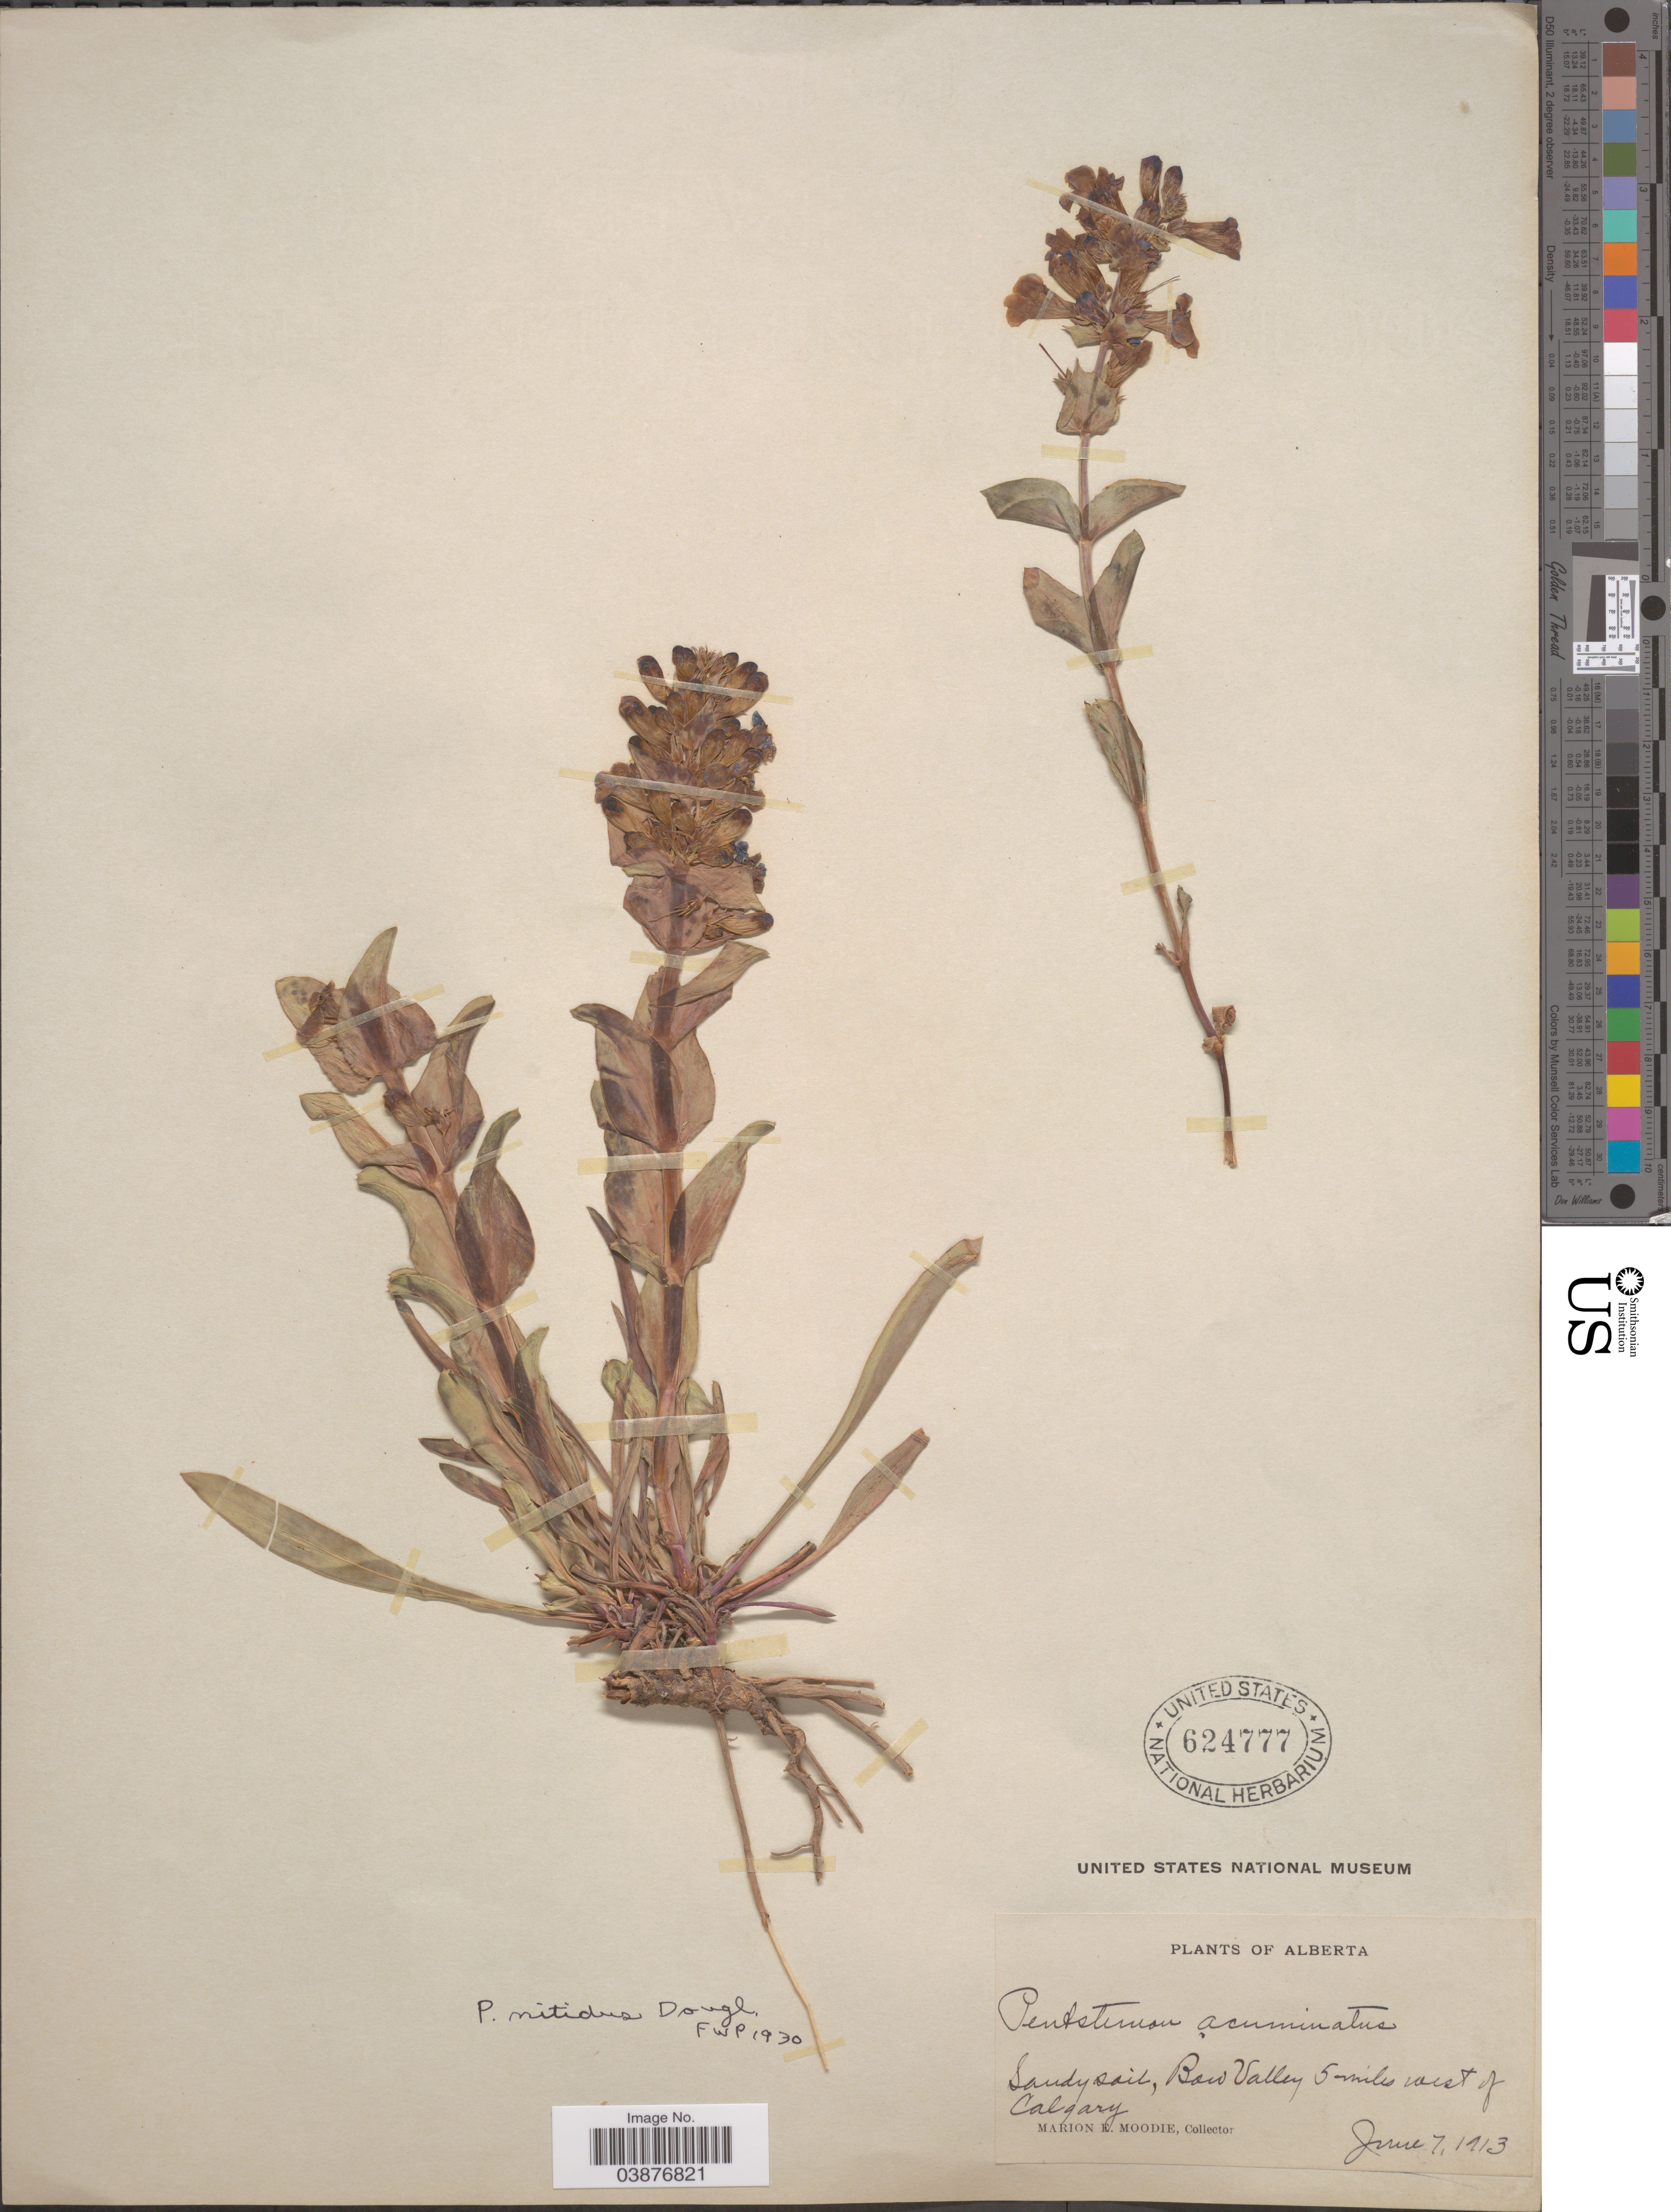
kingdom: Plantae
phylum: Tracheophyta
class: Magnoliopsida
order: Lamiales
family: Plantaginaceae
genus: Penstemon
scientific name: Penstemon nitidus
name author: Douglas ex Benth.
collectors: M. E. Moodie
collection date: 1913-06-07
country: Canada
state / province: Alberta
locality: Bow Valley 5 miles west of Calgary.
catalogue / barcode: US 624777